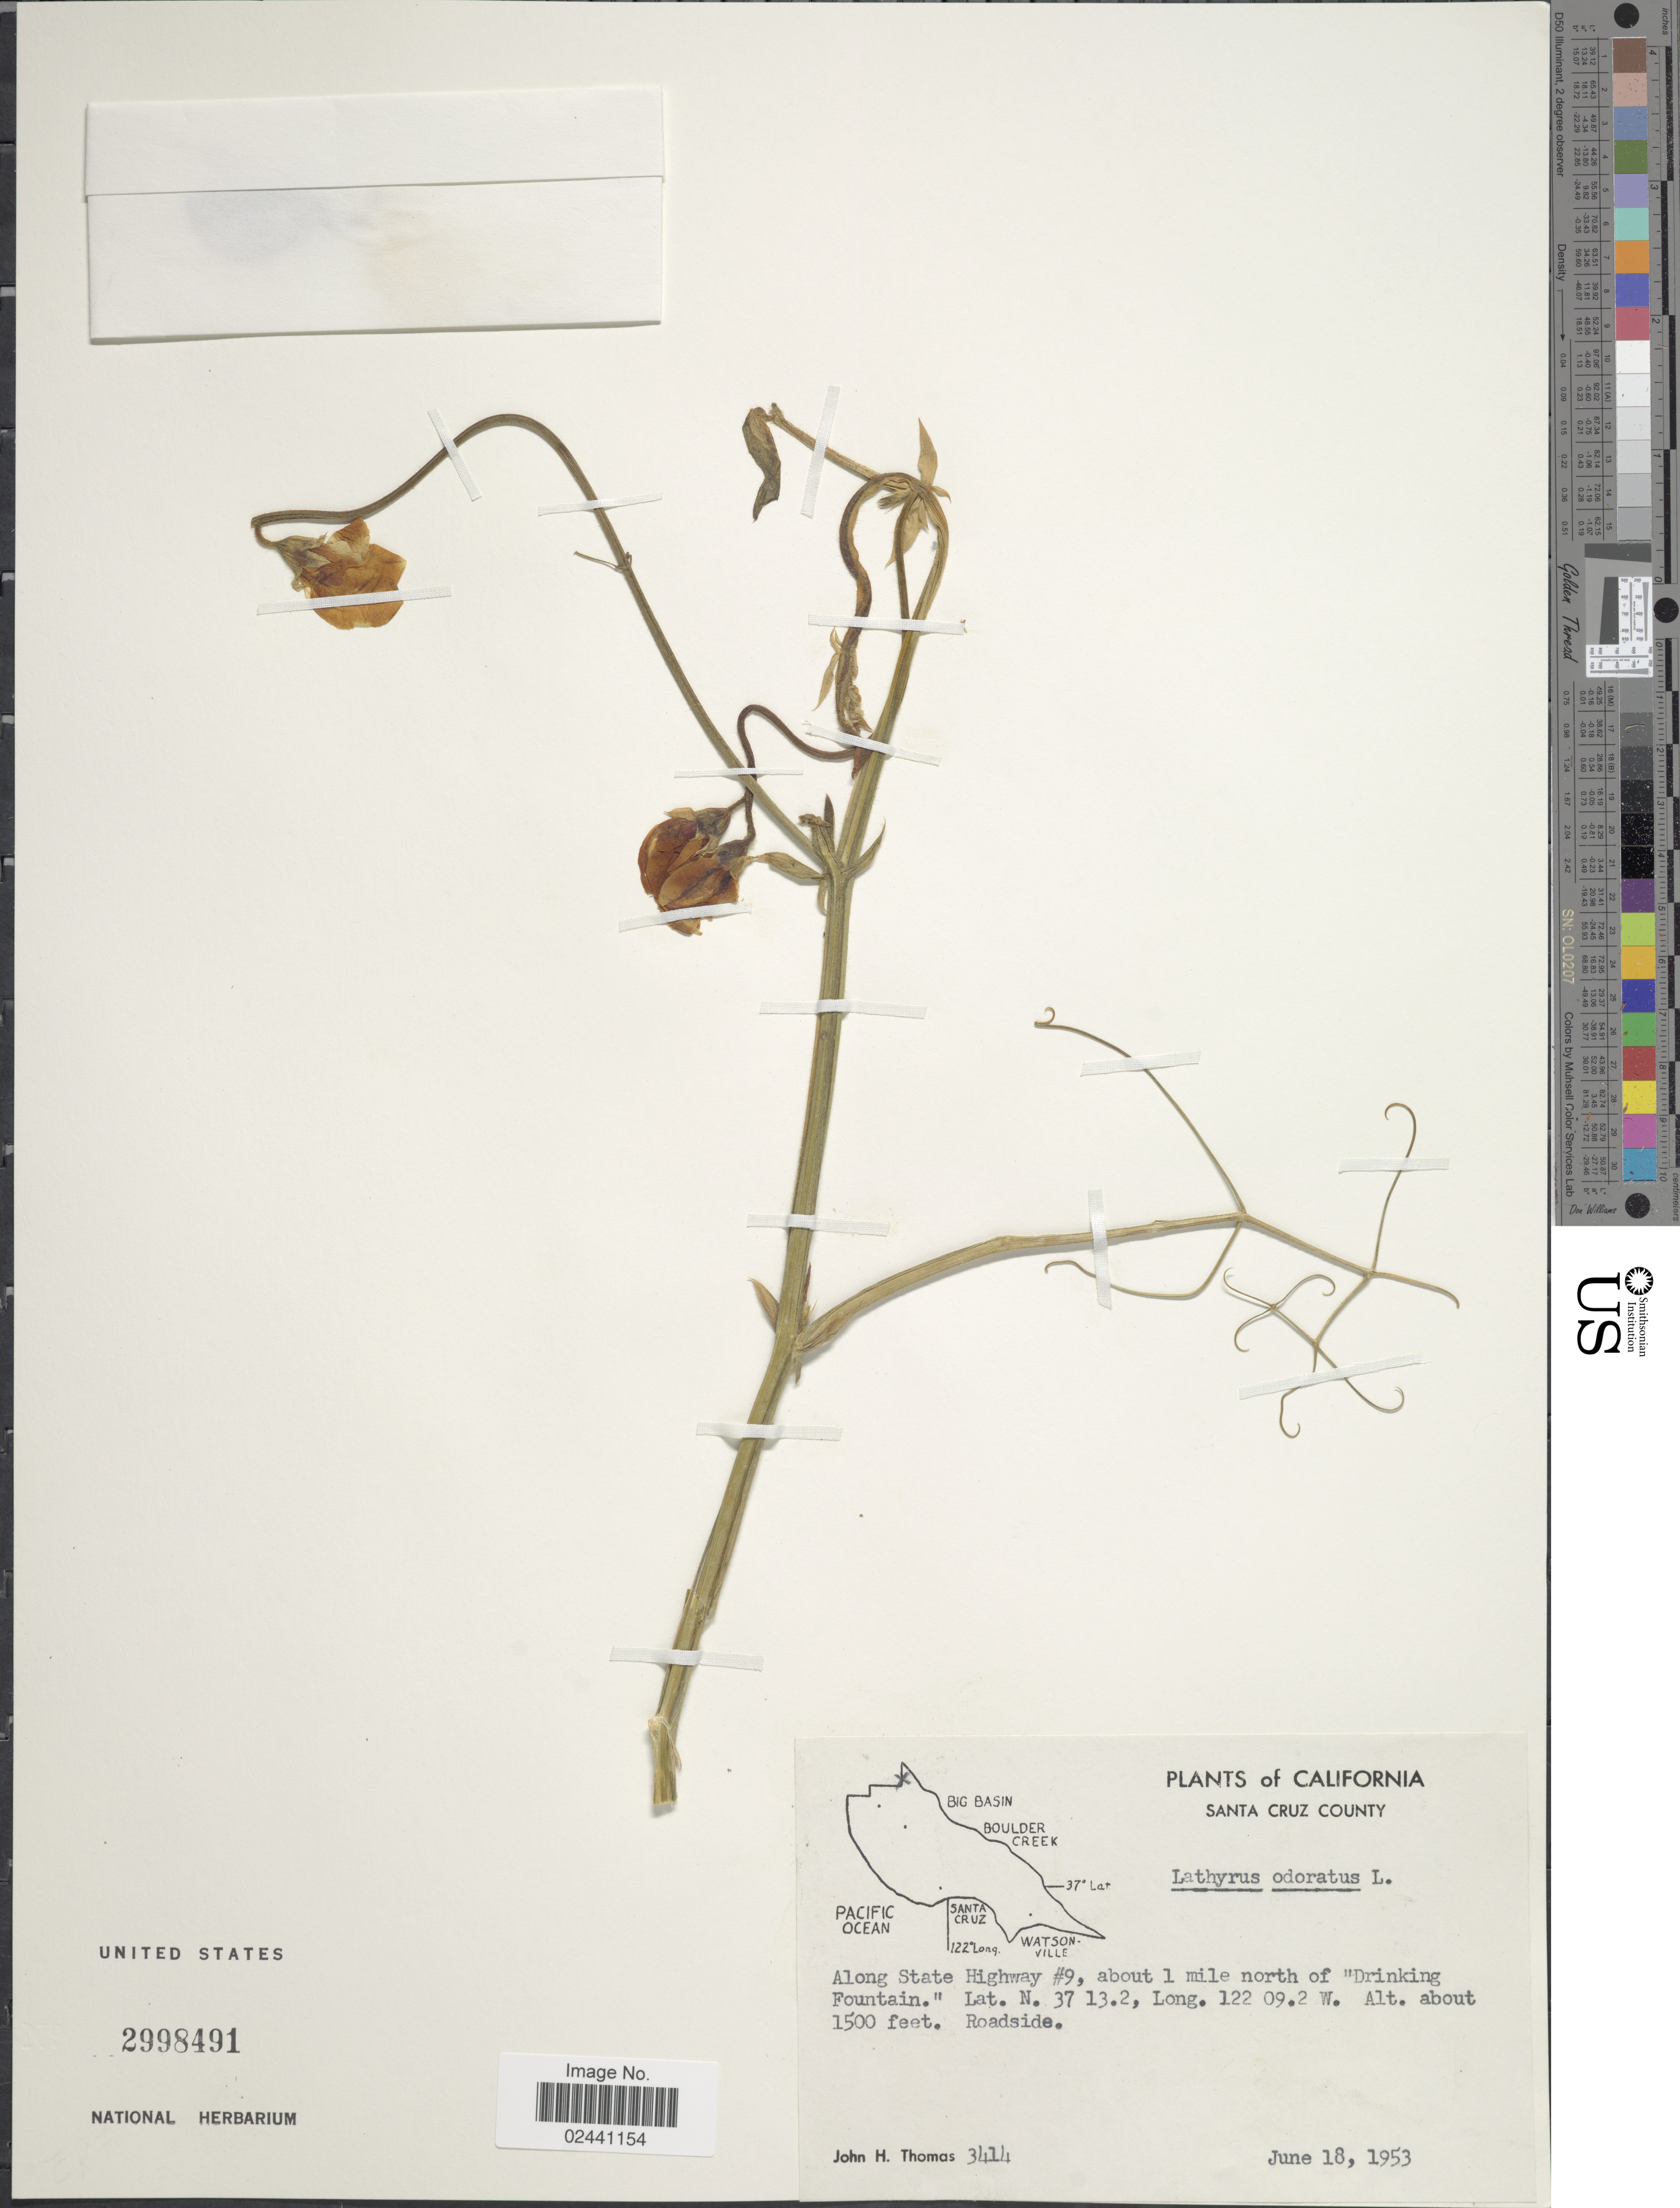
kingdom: Plantae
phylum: Tracheophyta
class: Magnoliopsida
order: Fabales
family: Fabaceae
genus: Lathyrus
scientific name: Lathyrus odoratus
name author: L.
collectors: J. H. Thomas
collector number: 3414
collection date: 1953-06-18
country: United States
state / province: California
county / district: Santa Cruz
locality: Santa Cruz County. Along State Highway #9, about 1 mile north of "Drinking Fountain."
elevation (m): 457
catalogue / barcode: US 2998491